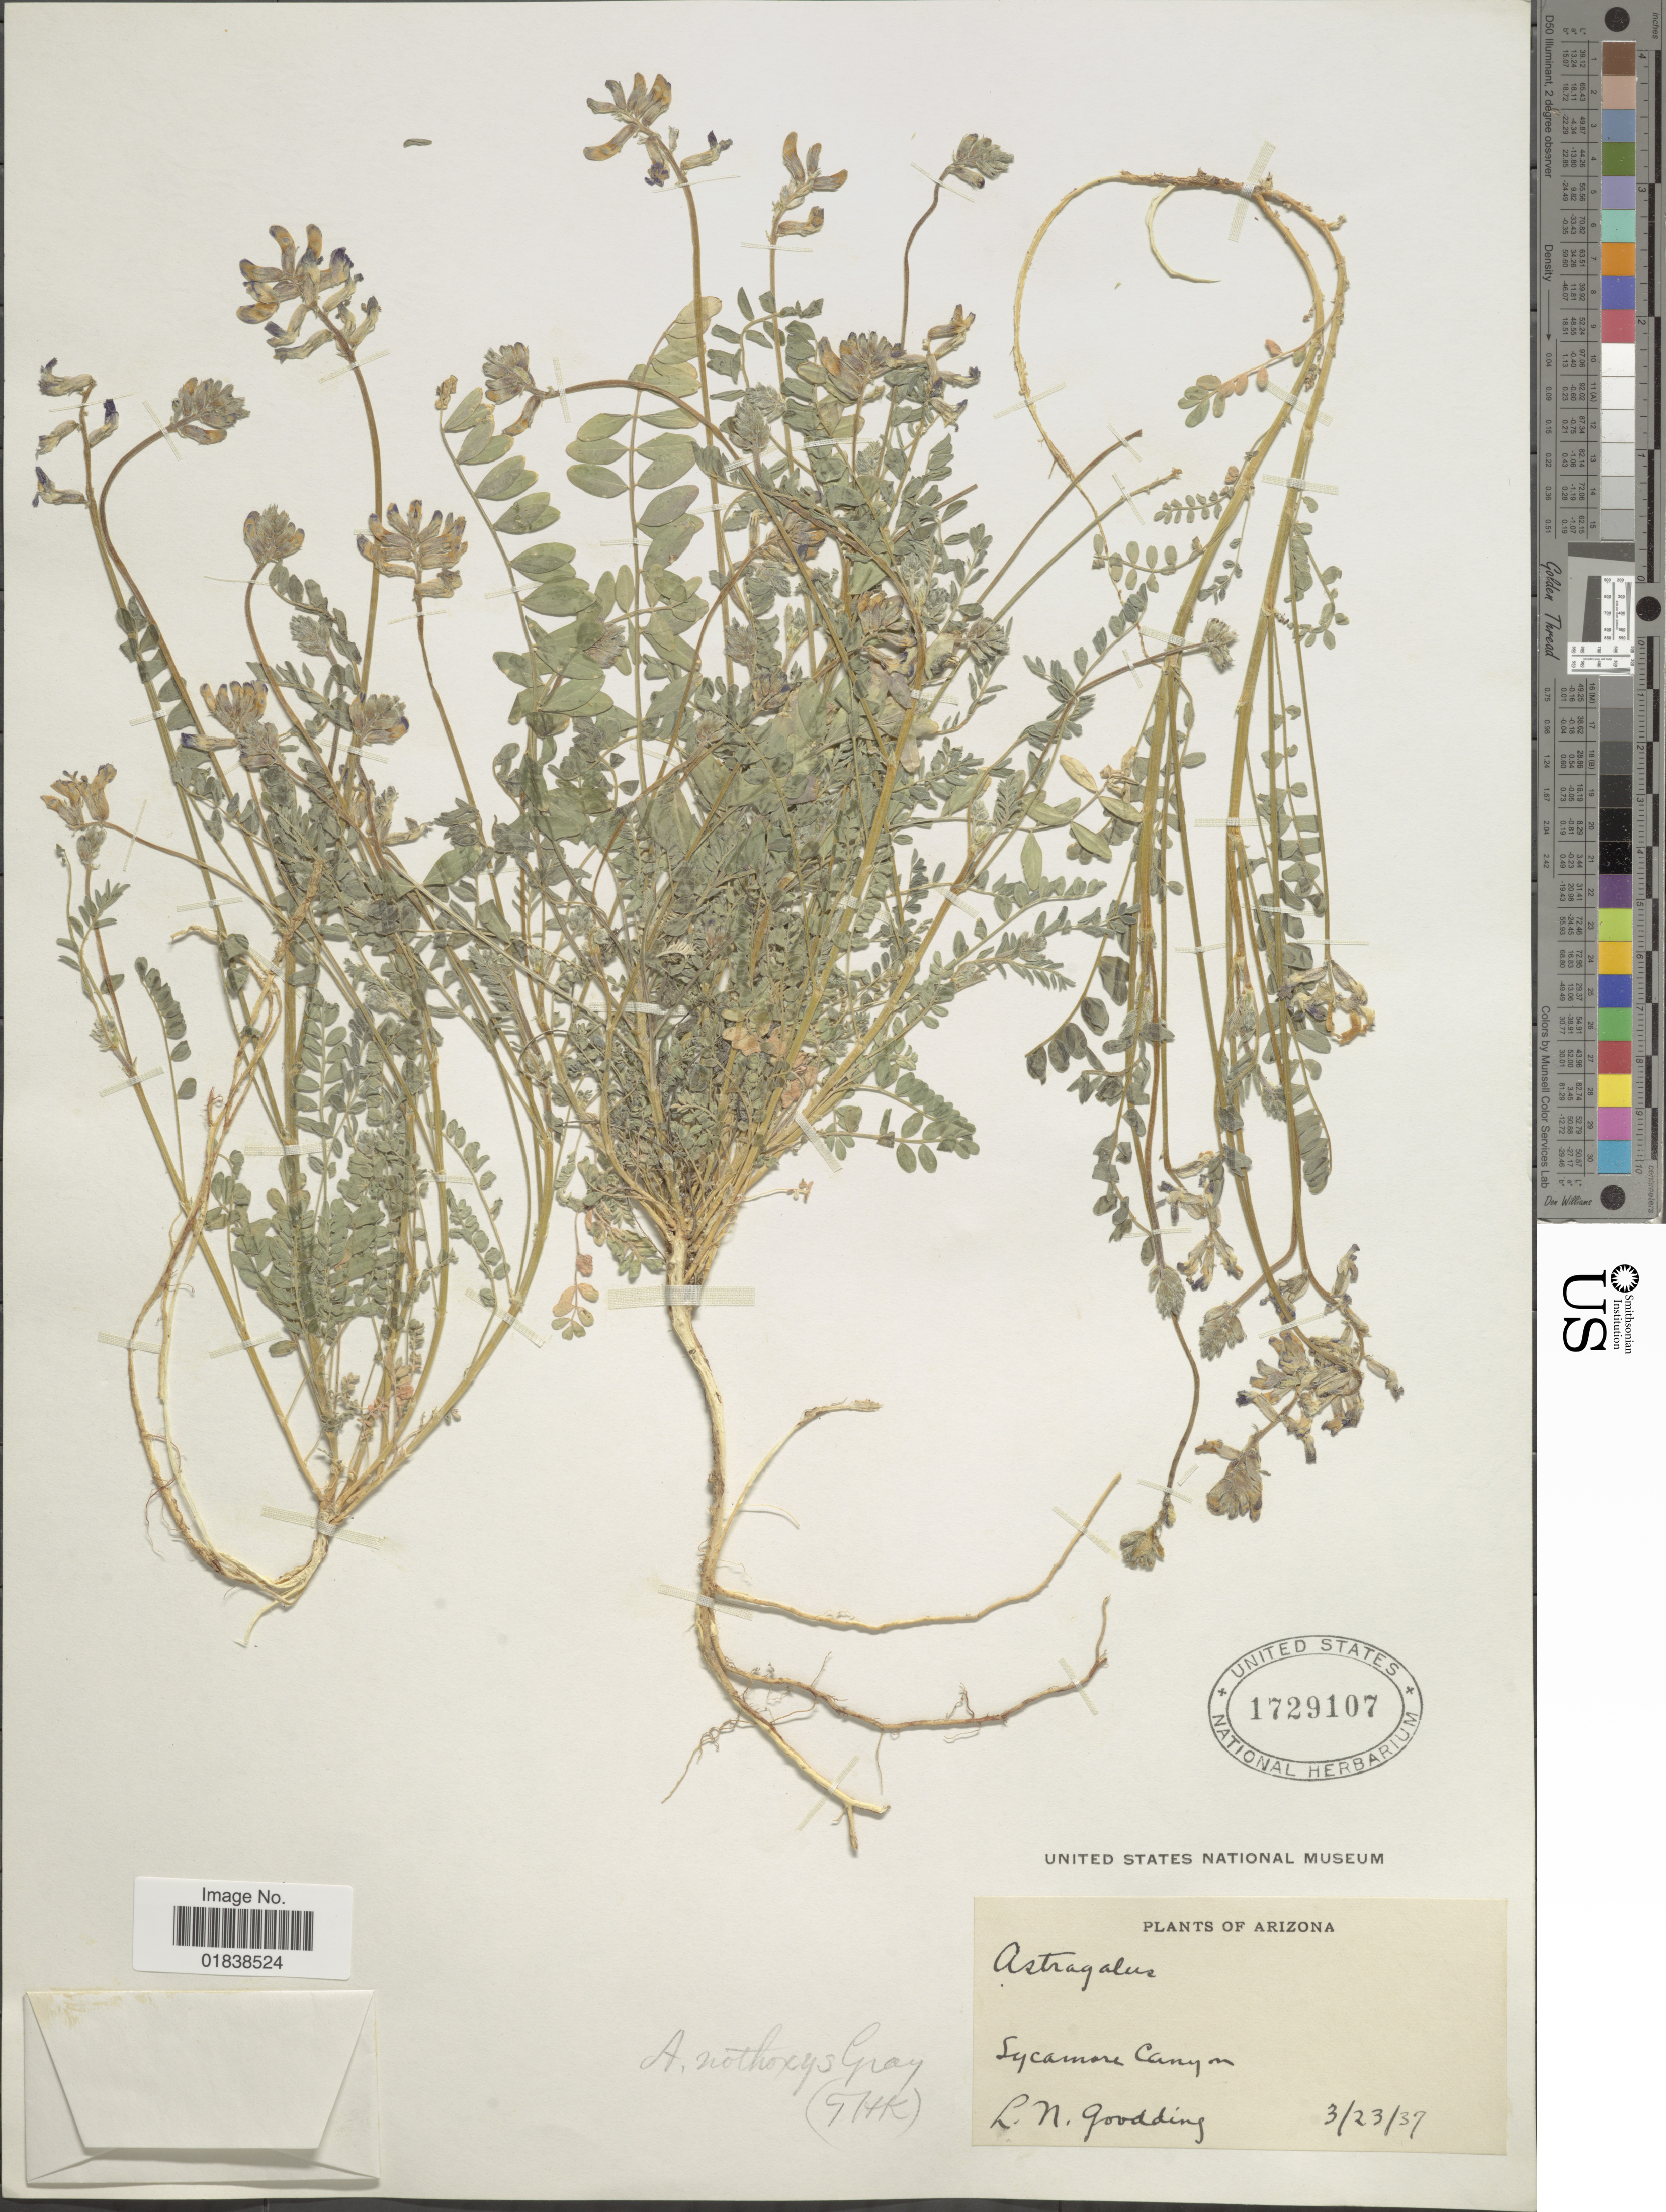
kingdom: Plantae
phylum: Tracheophyta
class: Magnoliopsida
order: Fabales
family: Fabaceae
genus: Astragalus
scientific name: Astragalus nothoxys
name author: A. Gray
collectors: L. N. Goodding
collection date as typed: Transcribed d/m/y: 23/3/37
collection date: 1937-03-23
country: United States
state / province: Arizona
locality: Sycamore Canyon.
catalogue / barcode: US 1729107